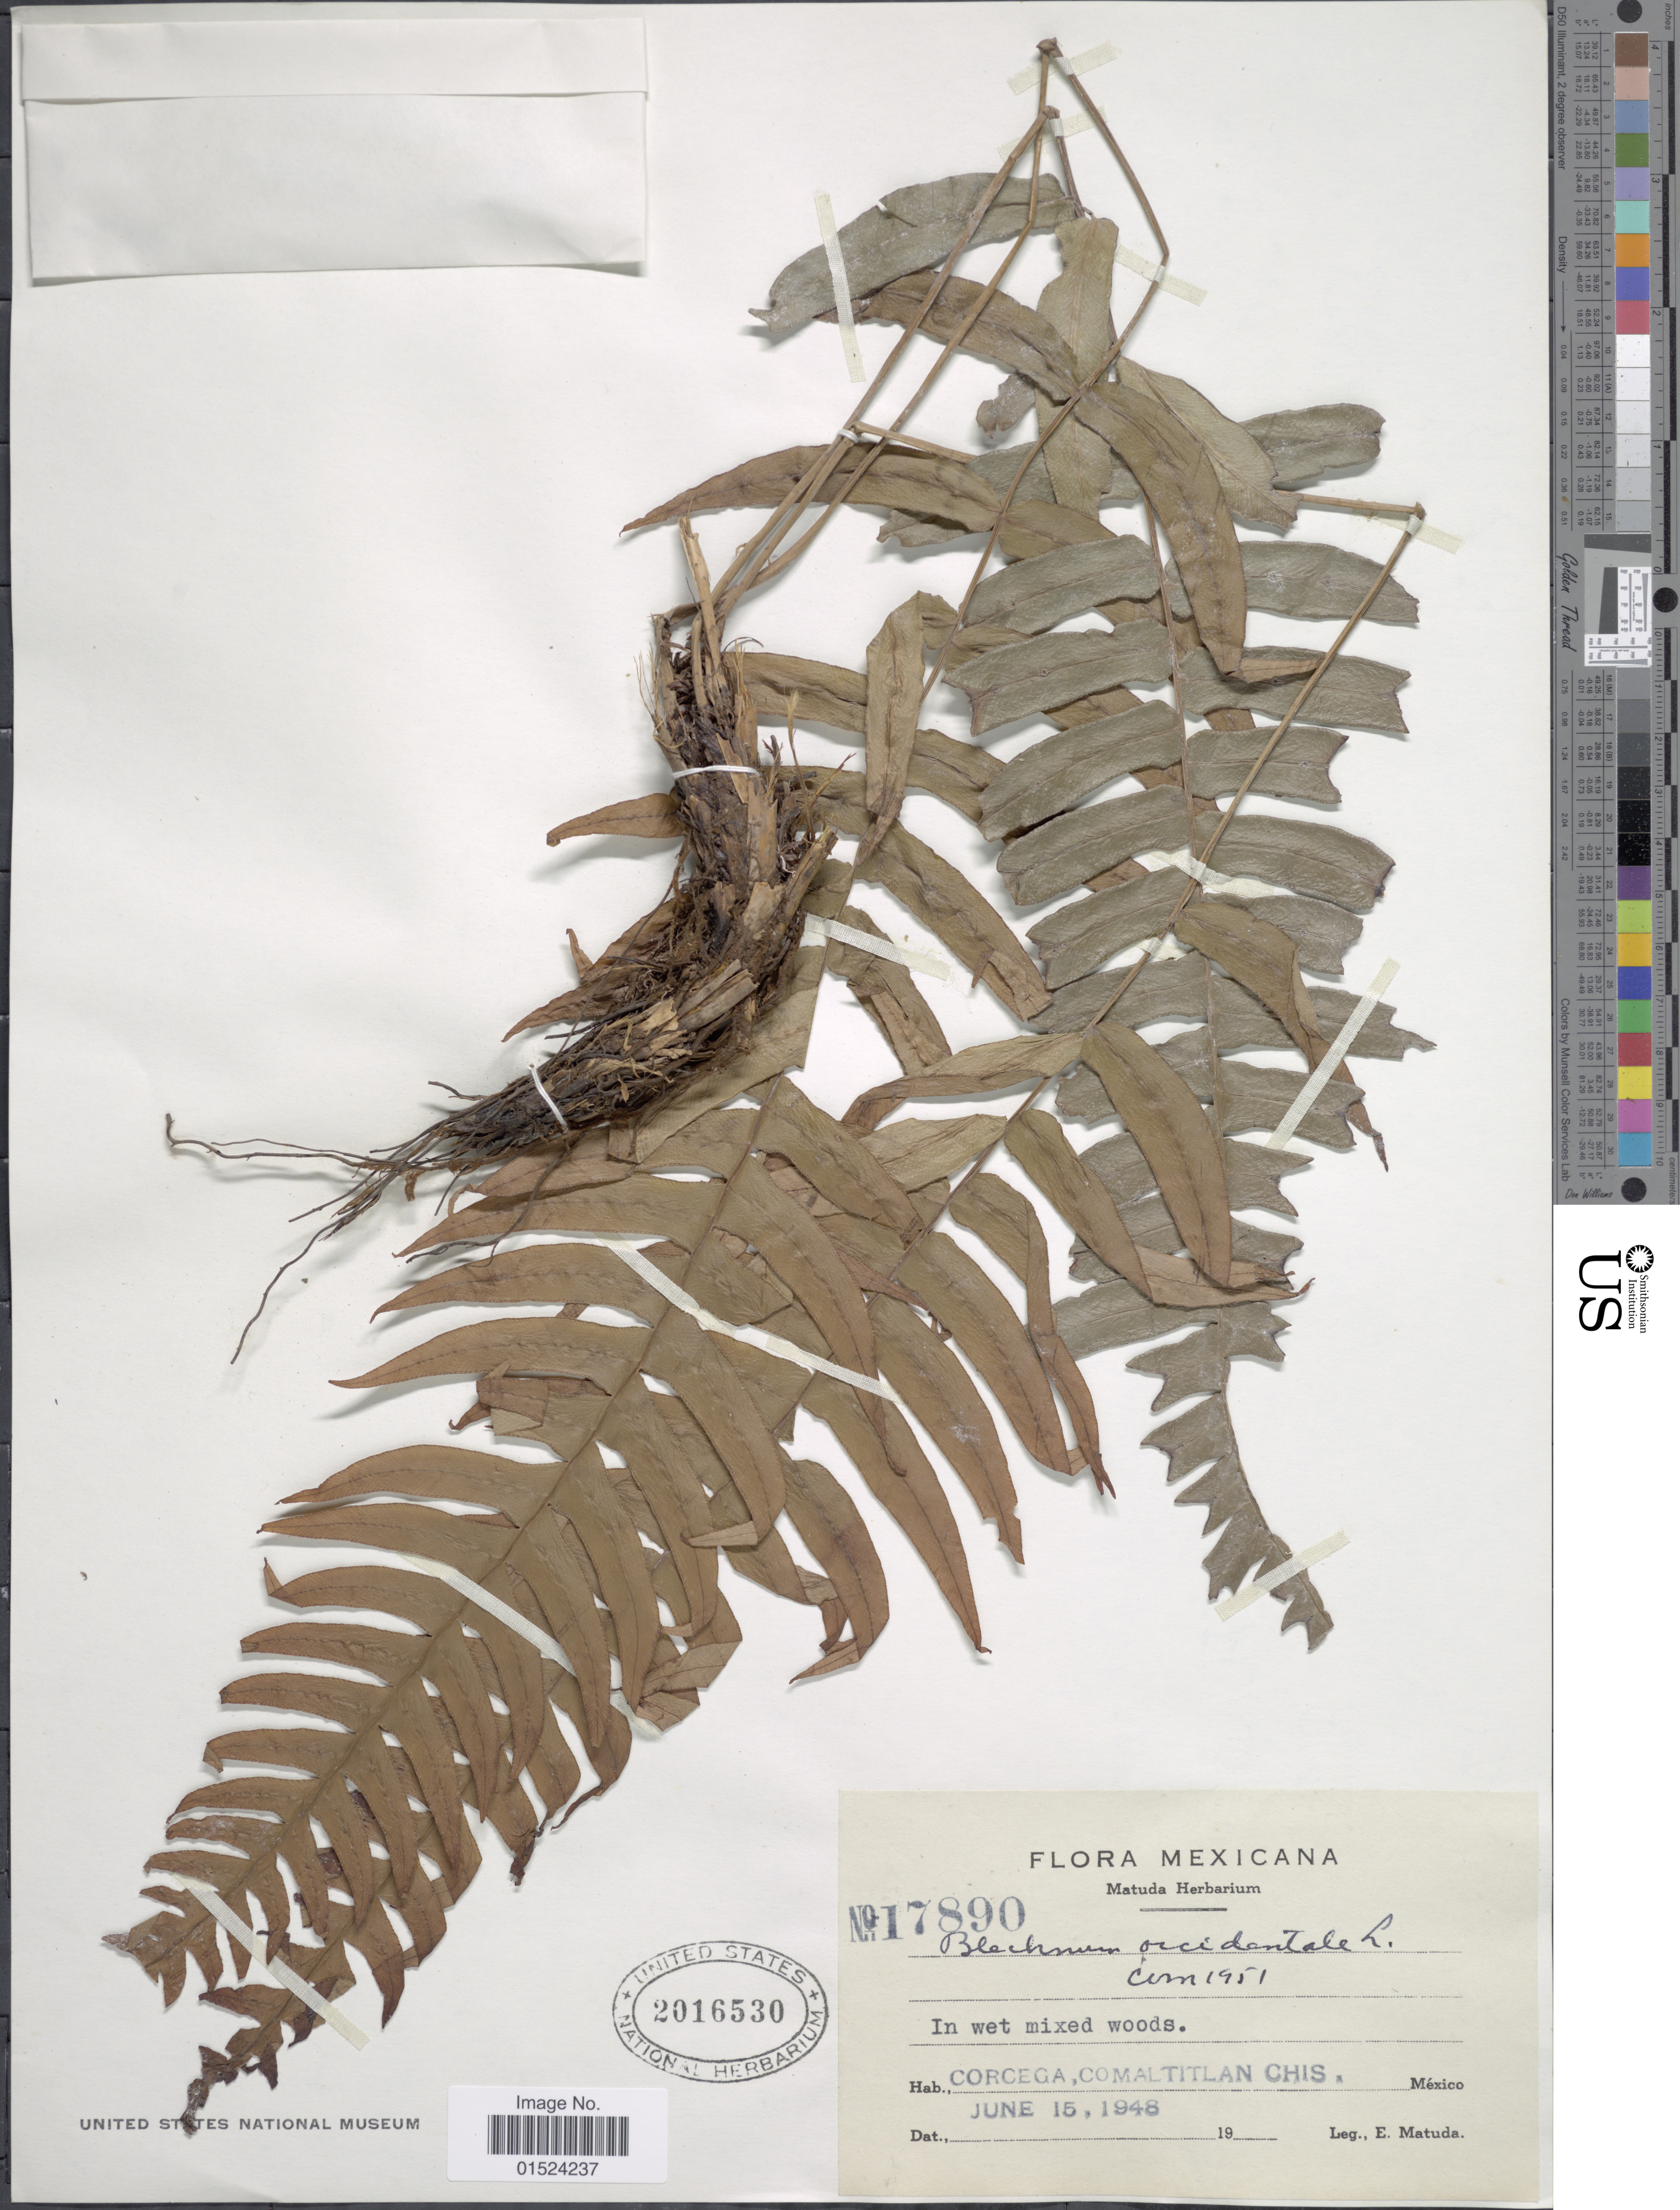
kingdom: Plantae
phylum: Tracheophyta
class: Polypodiopsida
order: Polypodiales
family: Blechnaceae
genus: Blechnum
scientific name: Blechnum occidentale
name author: L.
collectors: E. Matuda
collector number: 17890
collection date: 1948-06-15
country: Mexico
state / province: Chiapas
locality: Corcega, Comaltitlan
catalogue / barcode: US 2016530